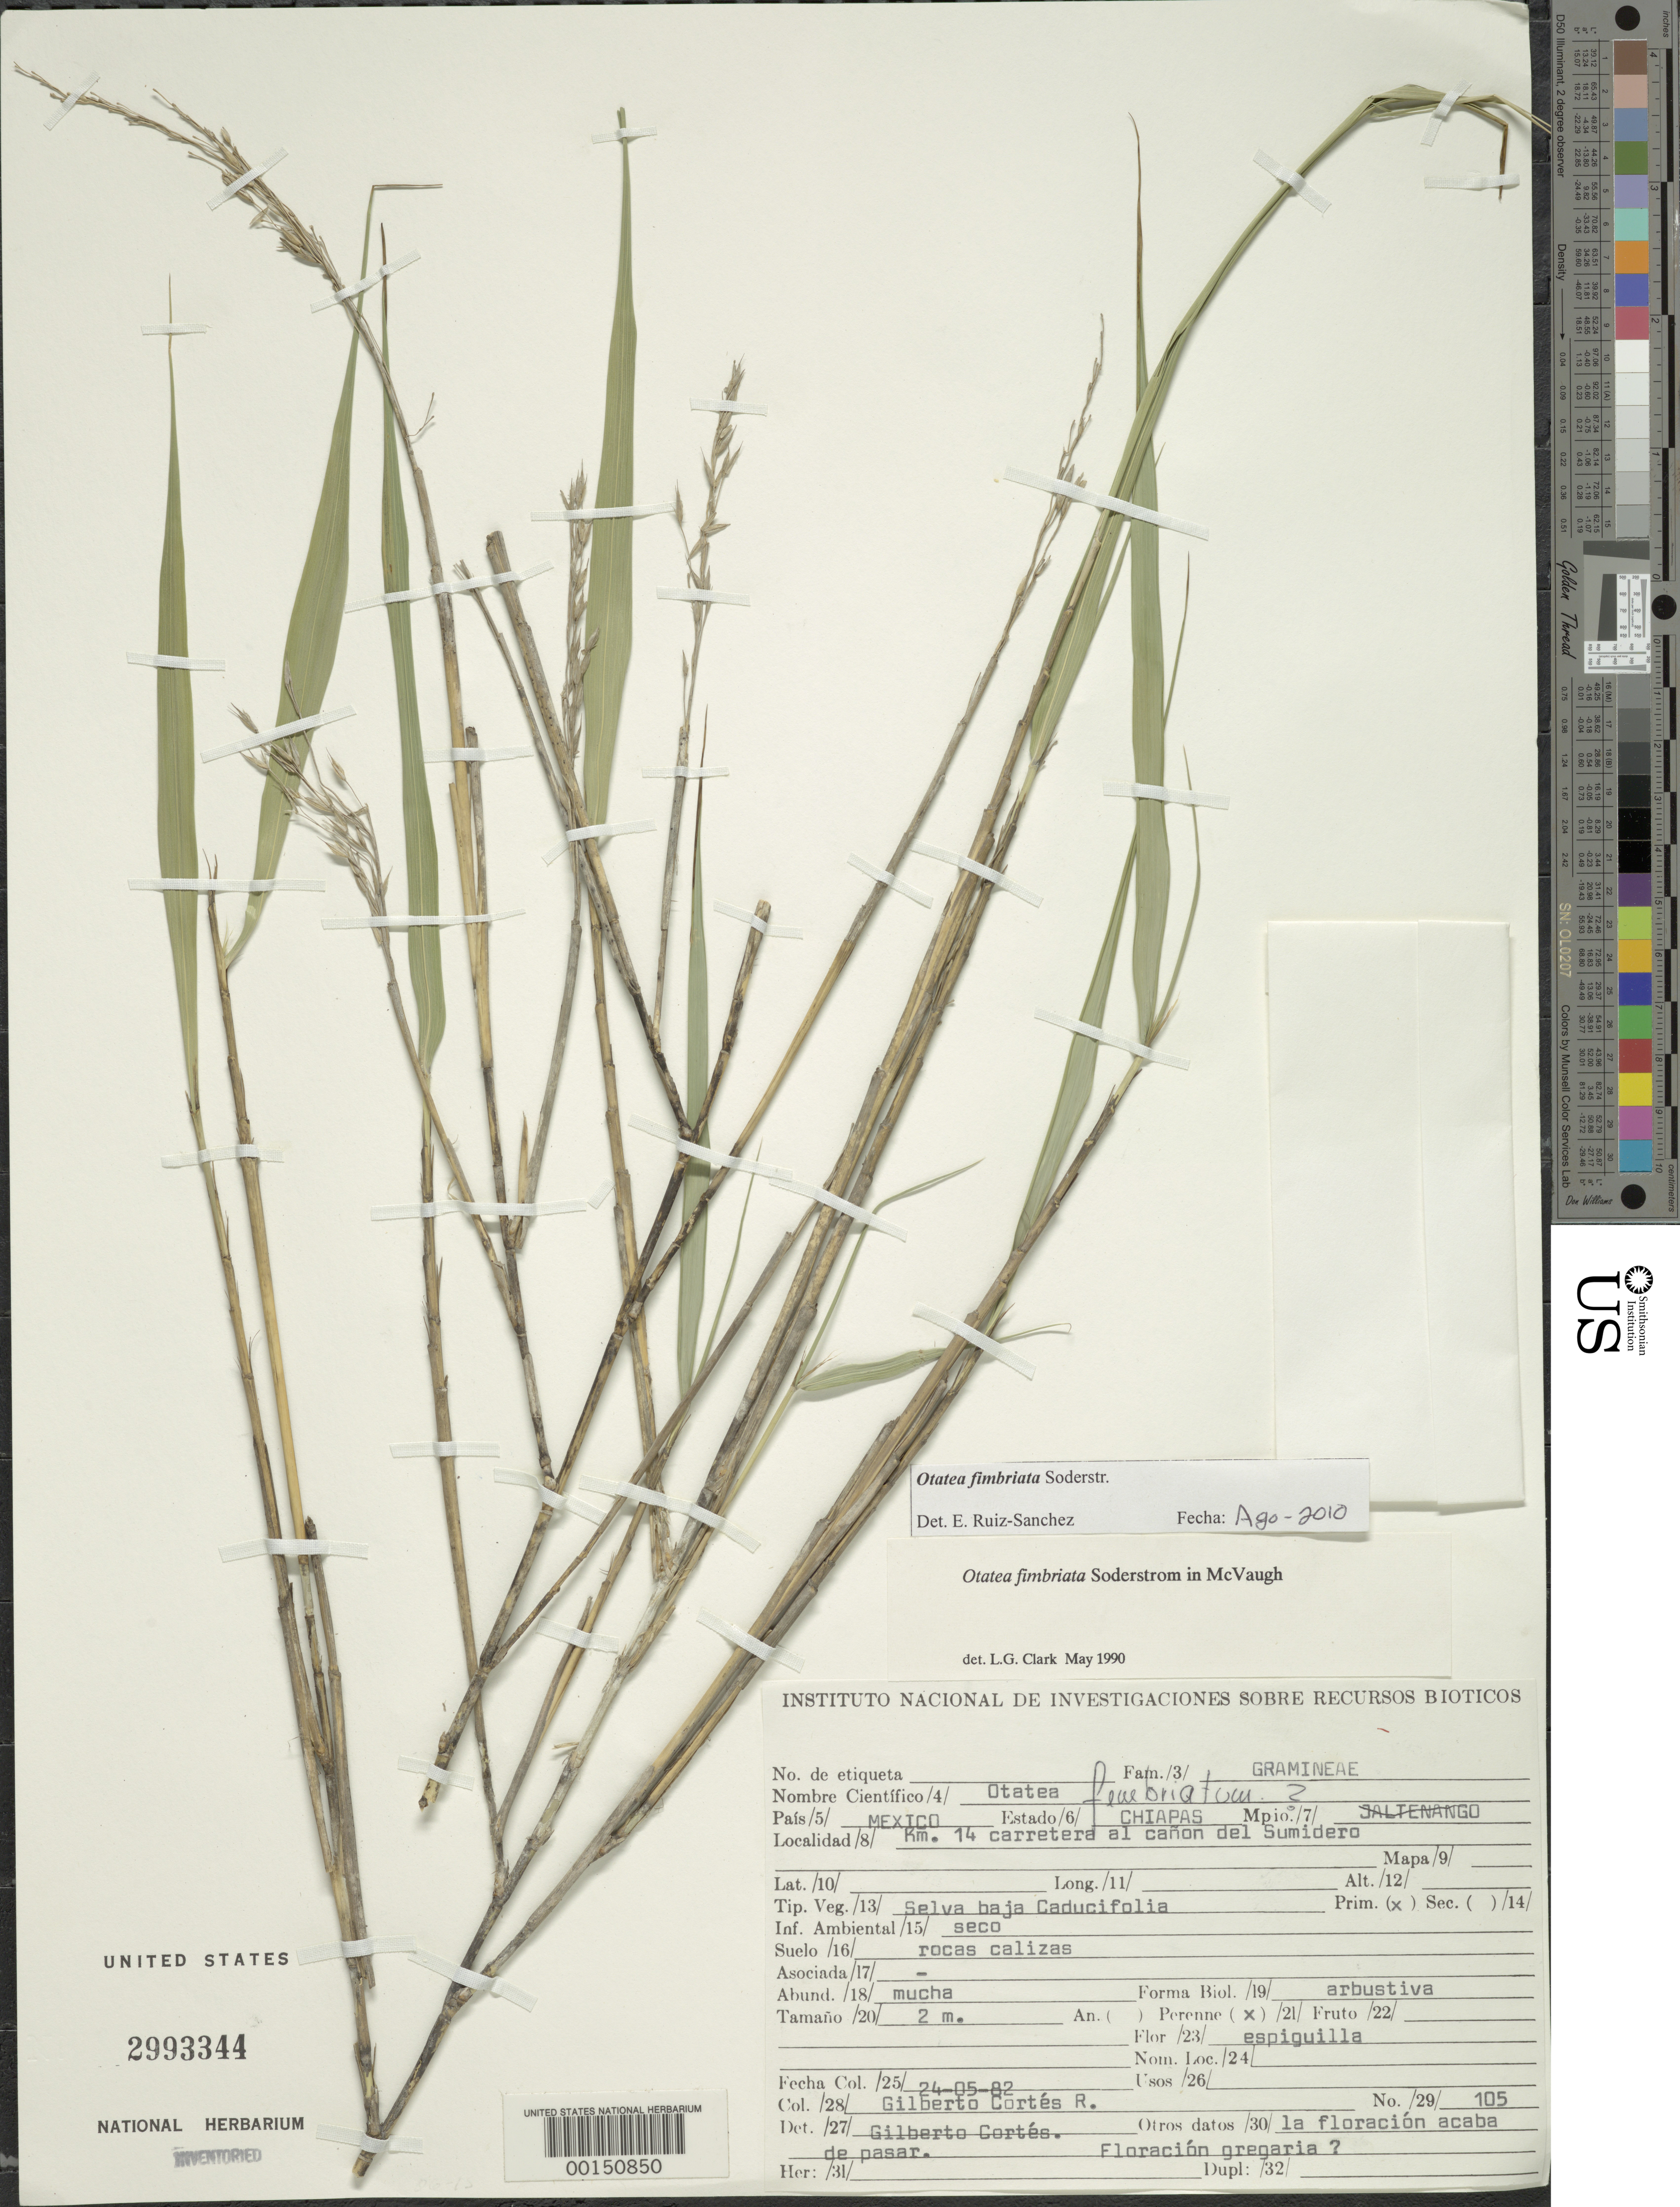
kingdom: Plantae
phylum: Tracheophyta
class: Liliopsida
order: Poales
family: Poaceae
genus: Otatea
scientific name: Otatea fimbriata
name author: Soderstr. in McVaugh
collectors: G. Cortés R.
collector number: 105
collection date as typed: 24 May 1982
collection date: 1982-05-24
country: Mexico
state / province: Chiapas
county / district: Jaltenango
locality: Jaltenango to Tuxtla Gutierrez.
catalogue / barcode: US 2993344